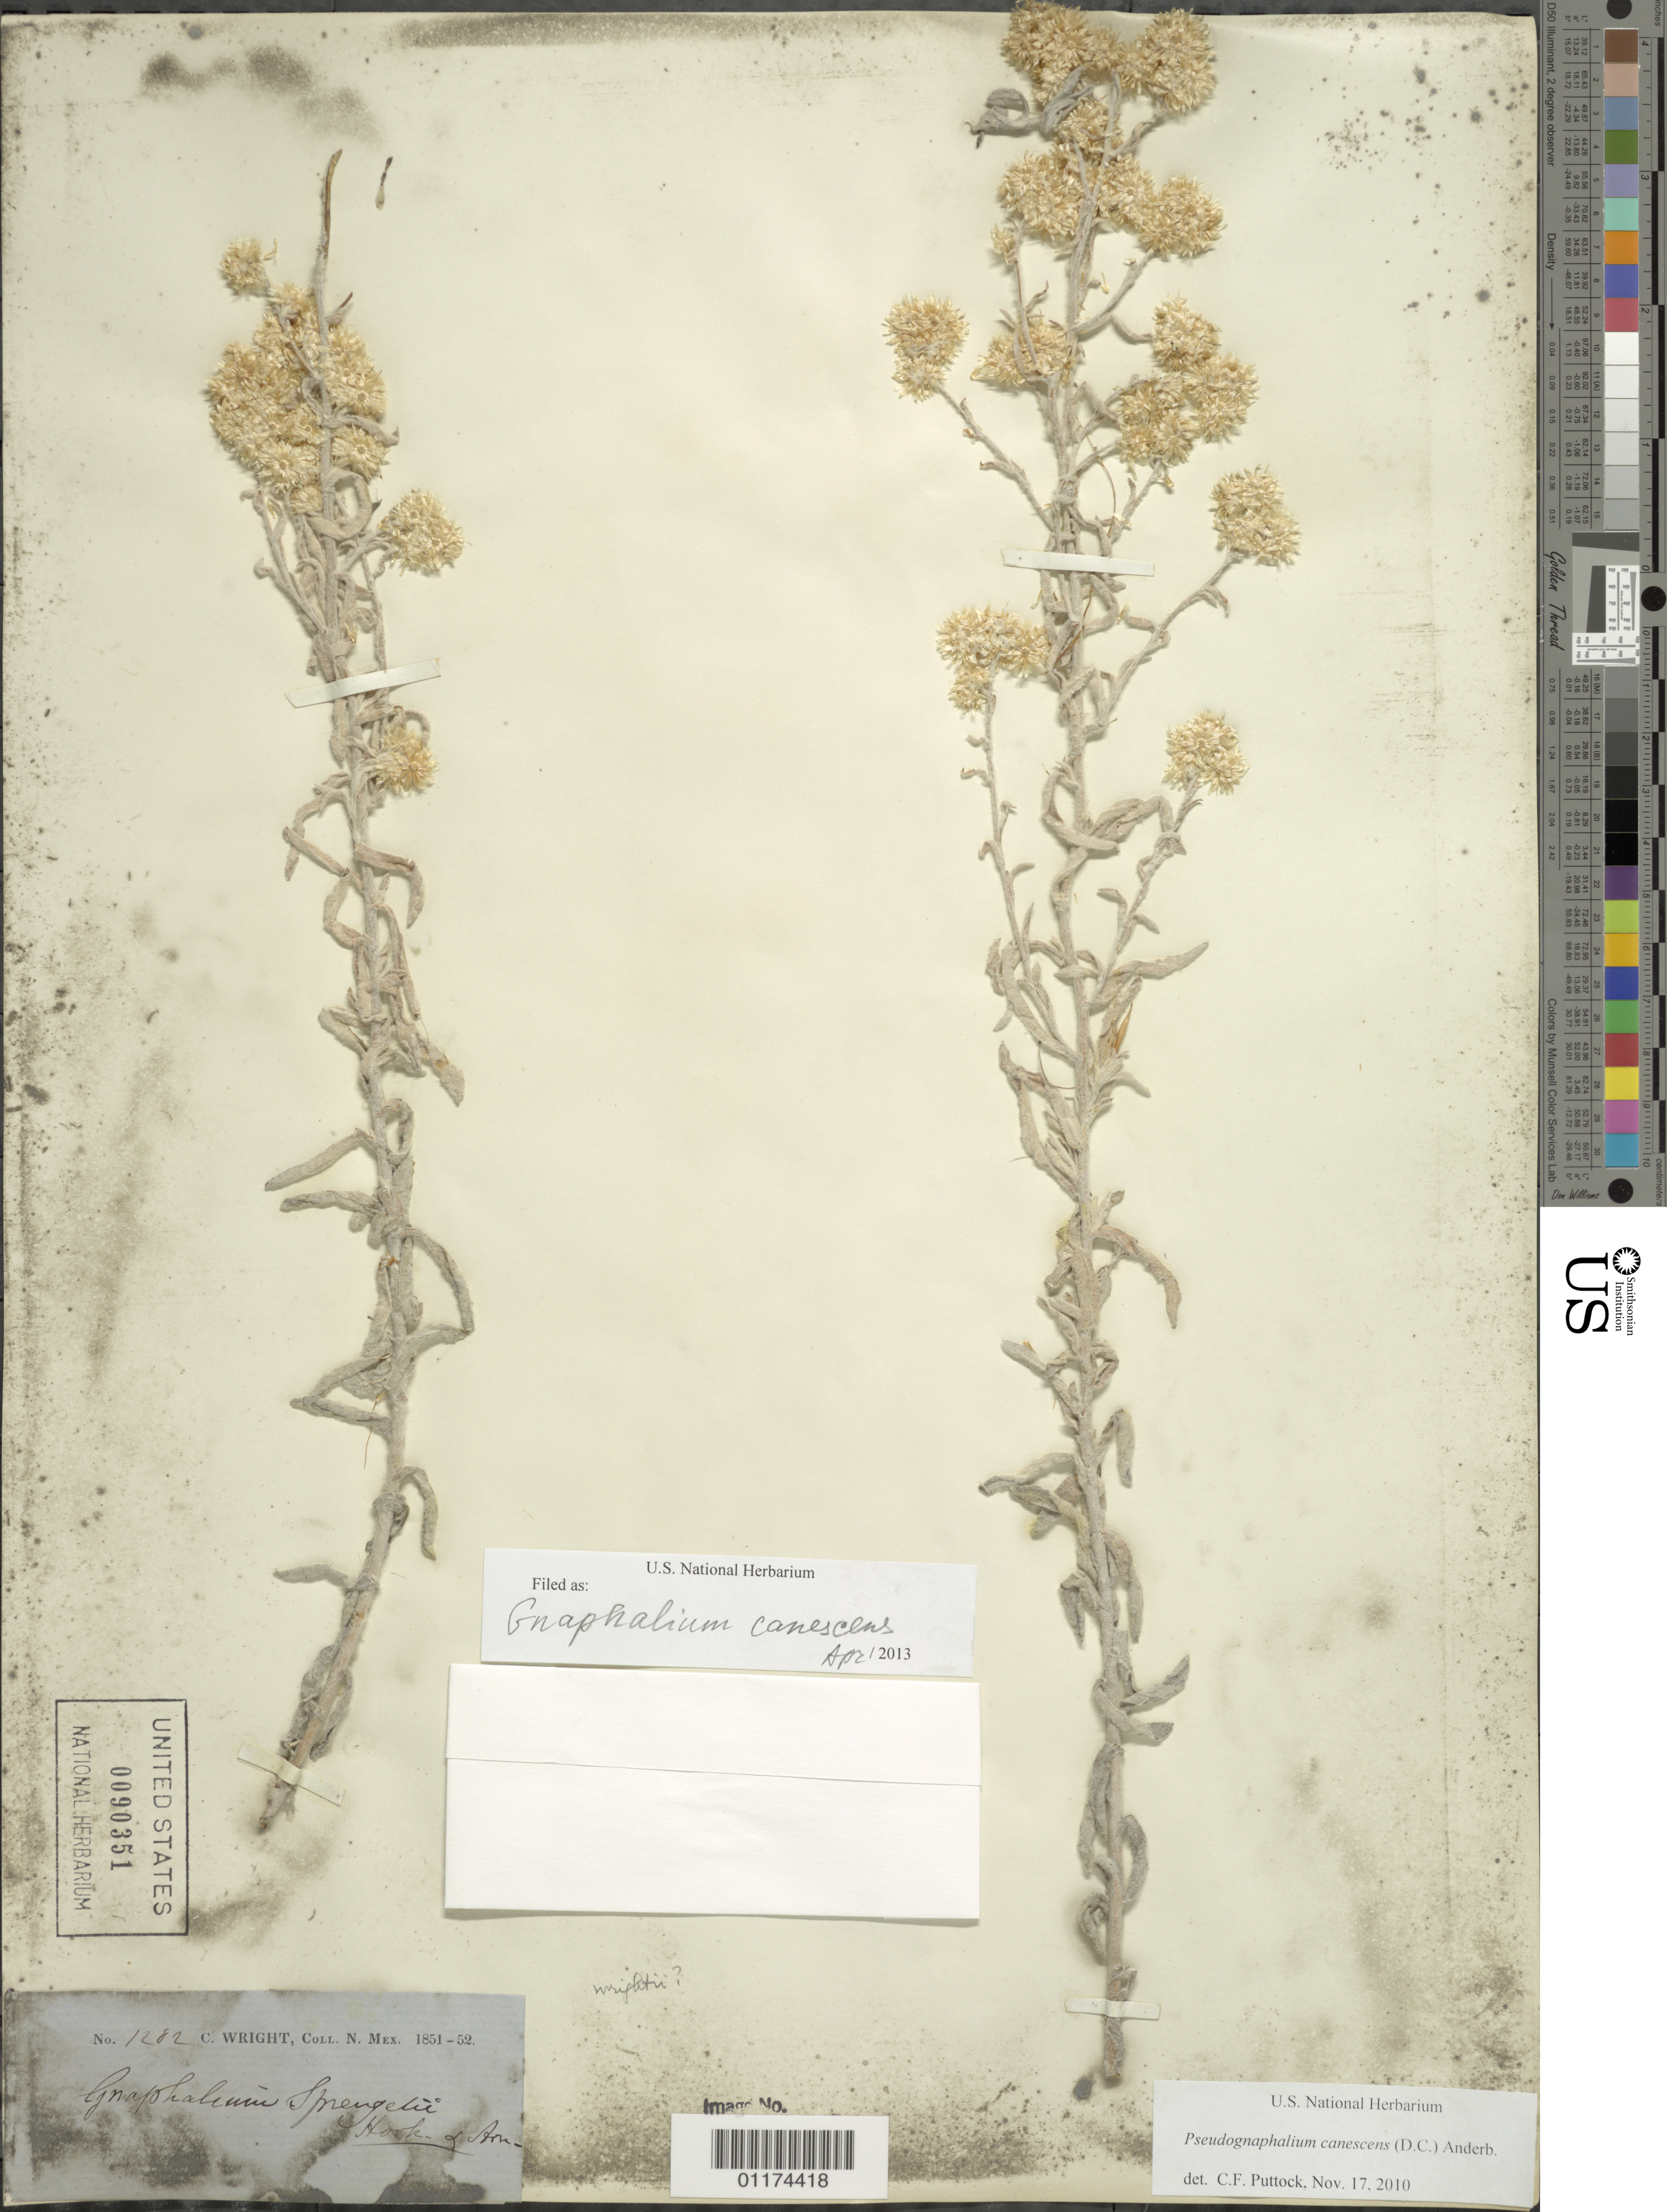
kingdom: Plantae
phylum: Tracheophyta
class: Magnoliopsida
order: Asterales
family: Asteraceae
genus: Pseudognaphalium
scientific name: Pseudognaphalium canescens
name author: (DC.) Anderb.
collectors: C. Wright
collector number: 1282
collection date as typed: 1851 to -- --- 1852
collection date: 1851/1852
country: United States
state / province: New Mexico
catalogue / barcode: US 90351